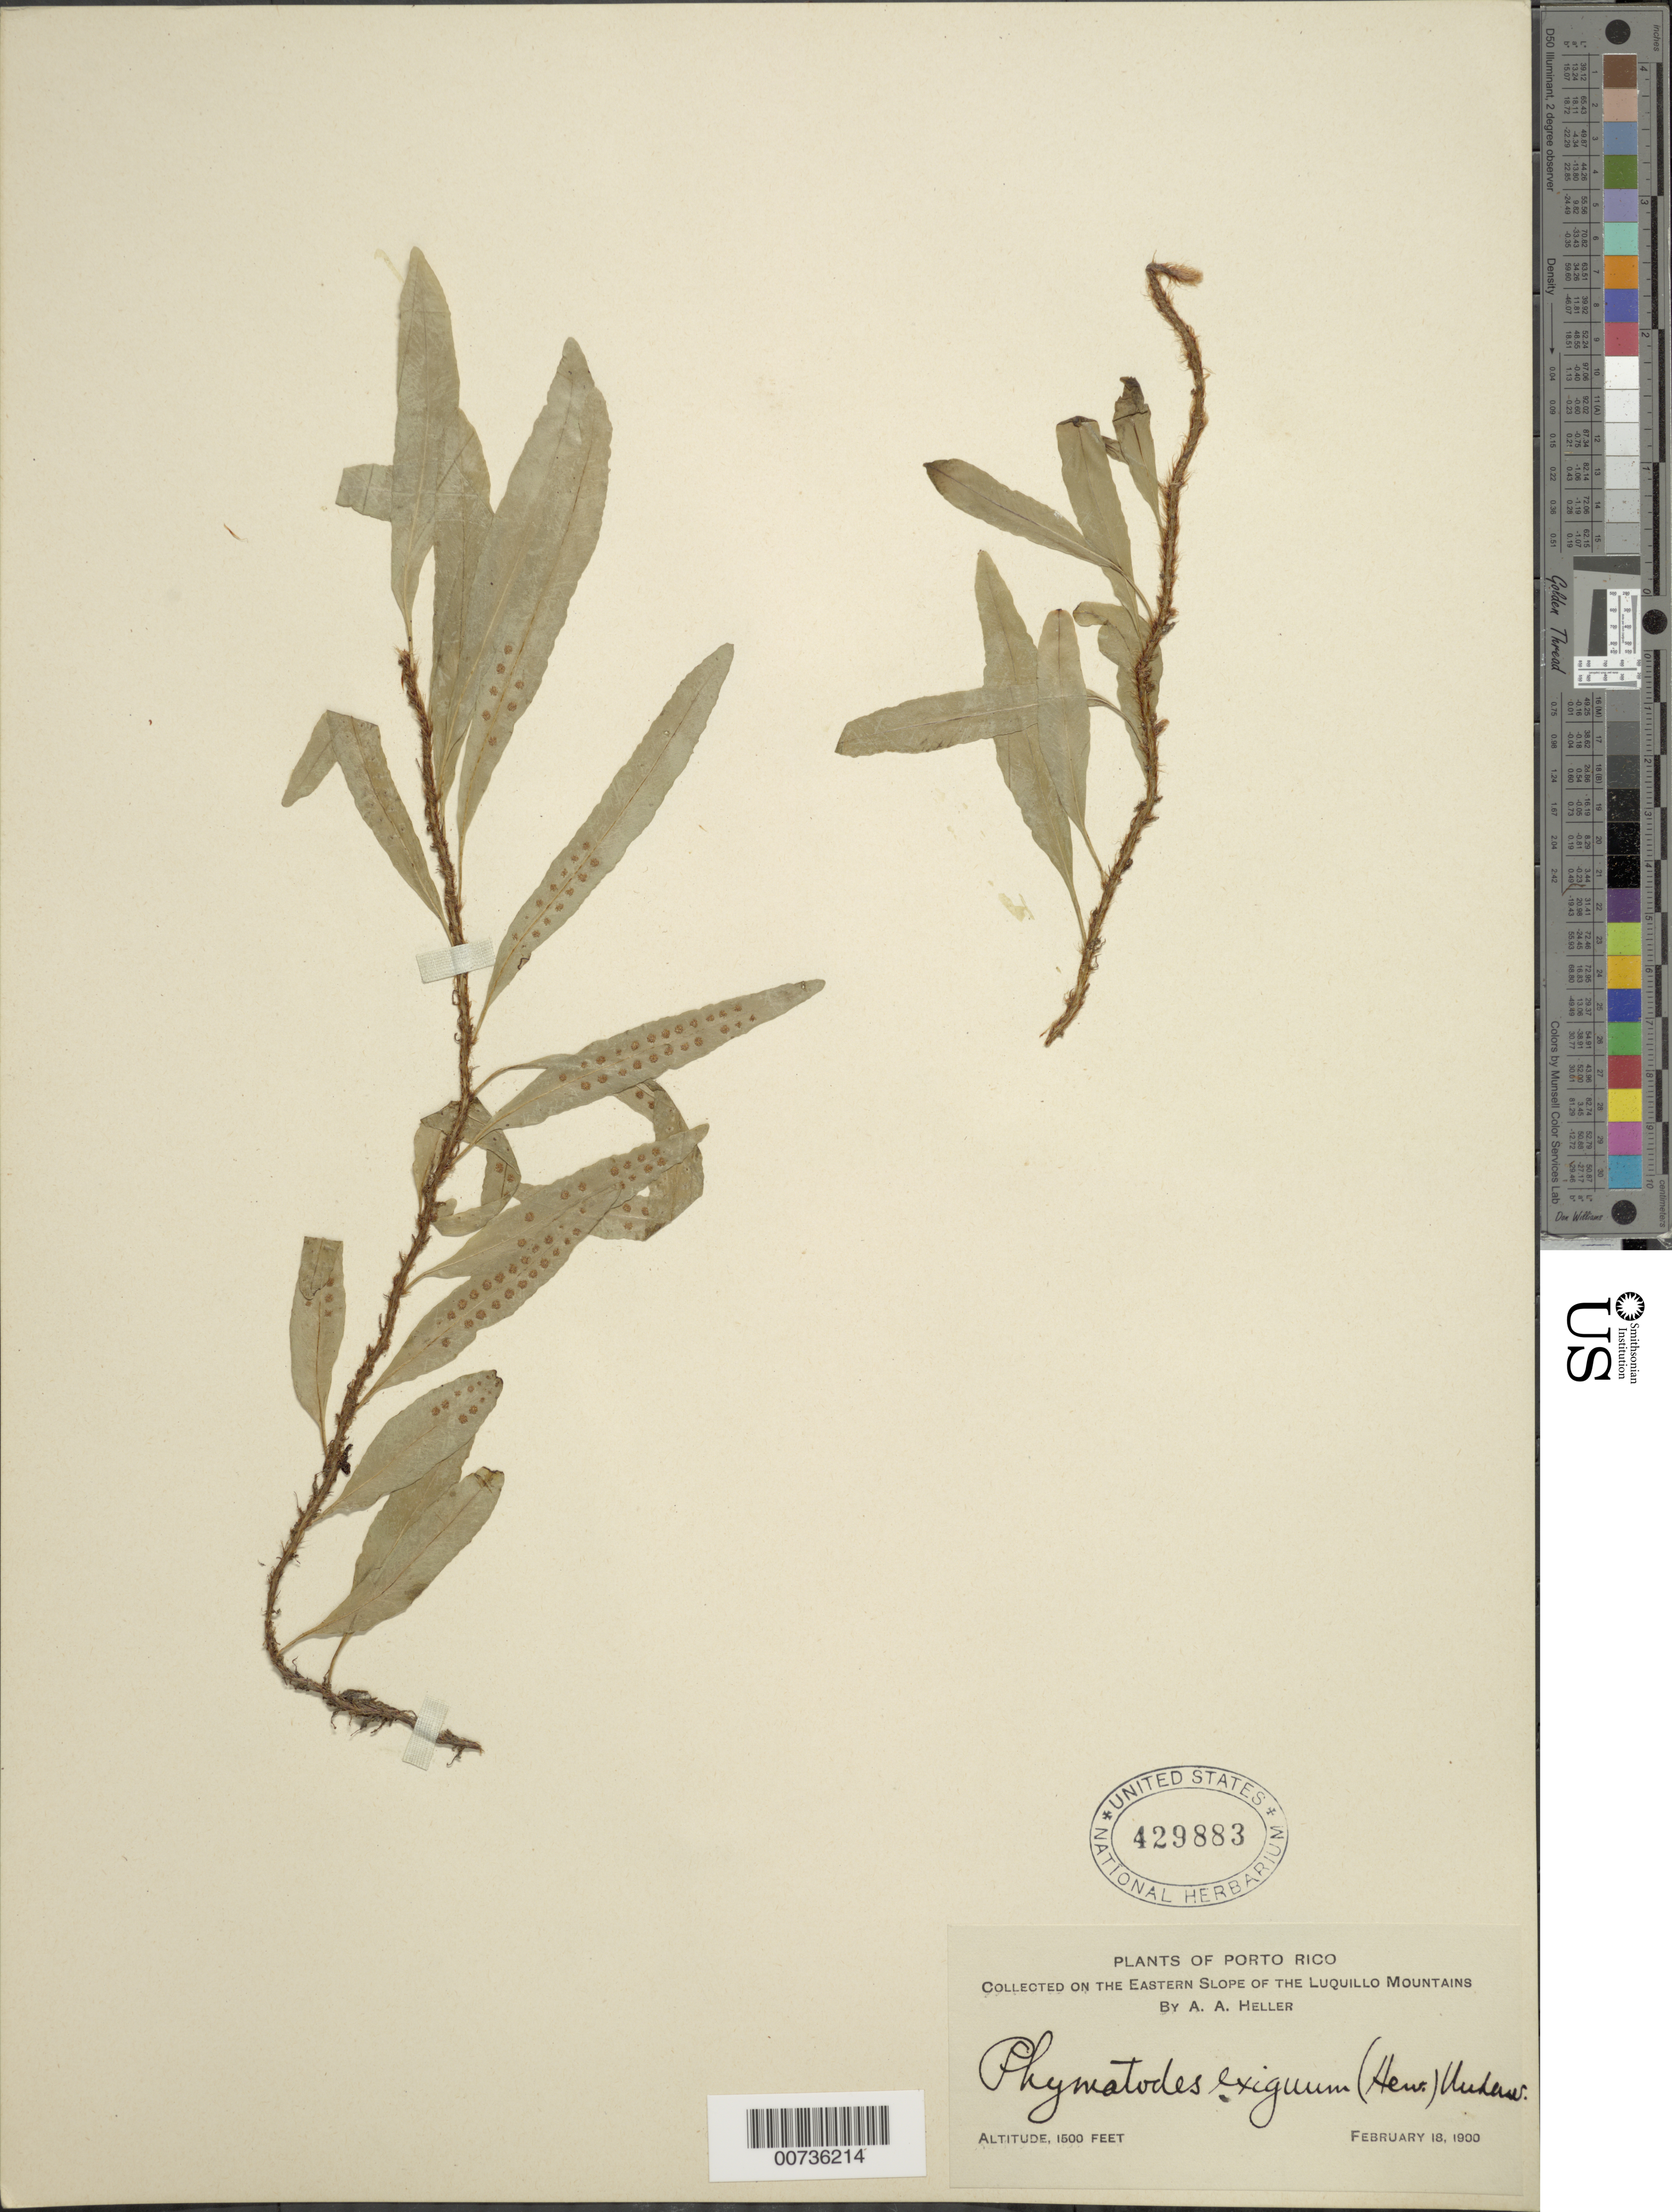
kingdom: Plantae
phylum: Tracheophyta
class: Polypodiopsida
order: Polypodiales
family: Polypodiaceae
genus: Microgramma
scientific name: Microgramma heterophylla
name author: (L.) Wherry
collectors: A. A. Heller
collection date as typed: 18 Feb 1900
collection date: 1900-02-18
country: Puerto Rico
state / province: Luquillo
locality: Eastern Slope of The Luquillo Mountains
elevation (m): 457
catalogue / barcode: US 429883